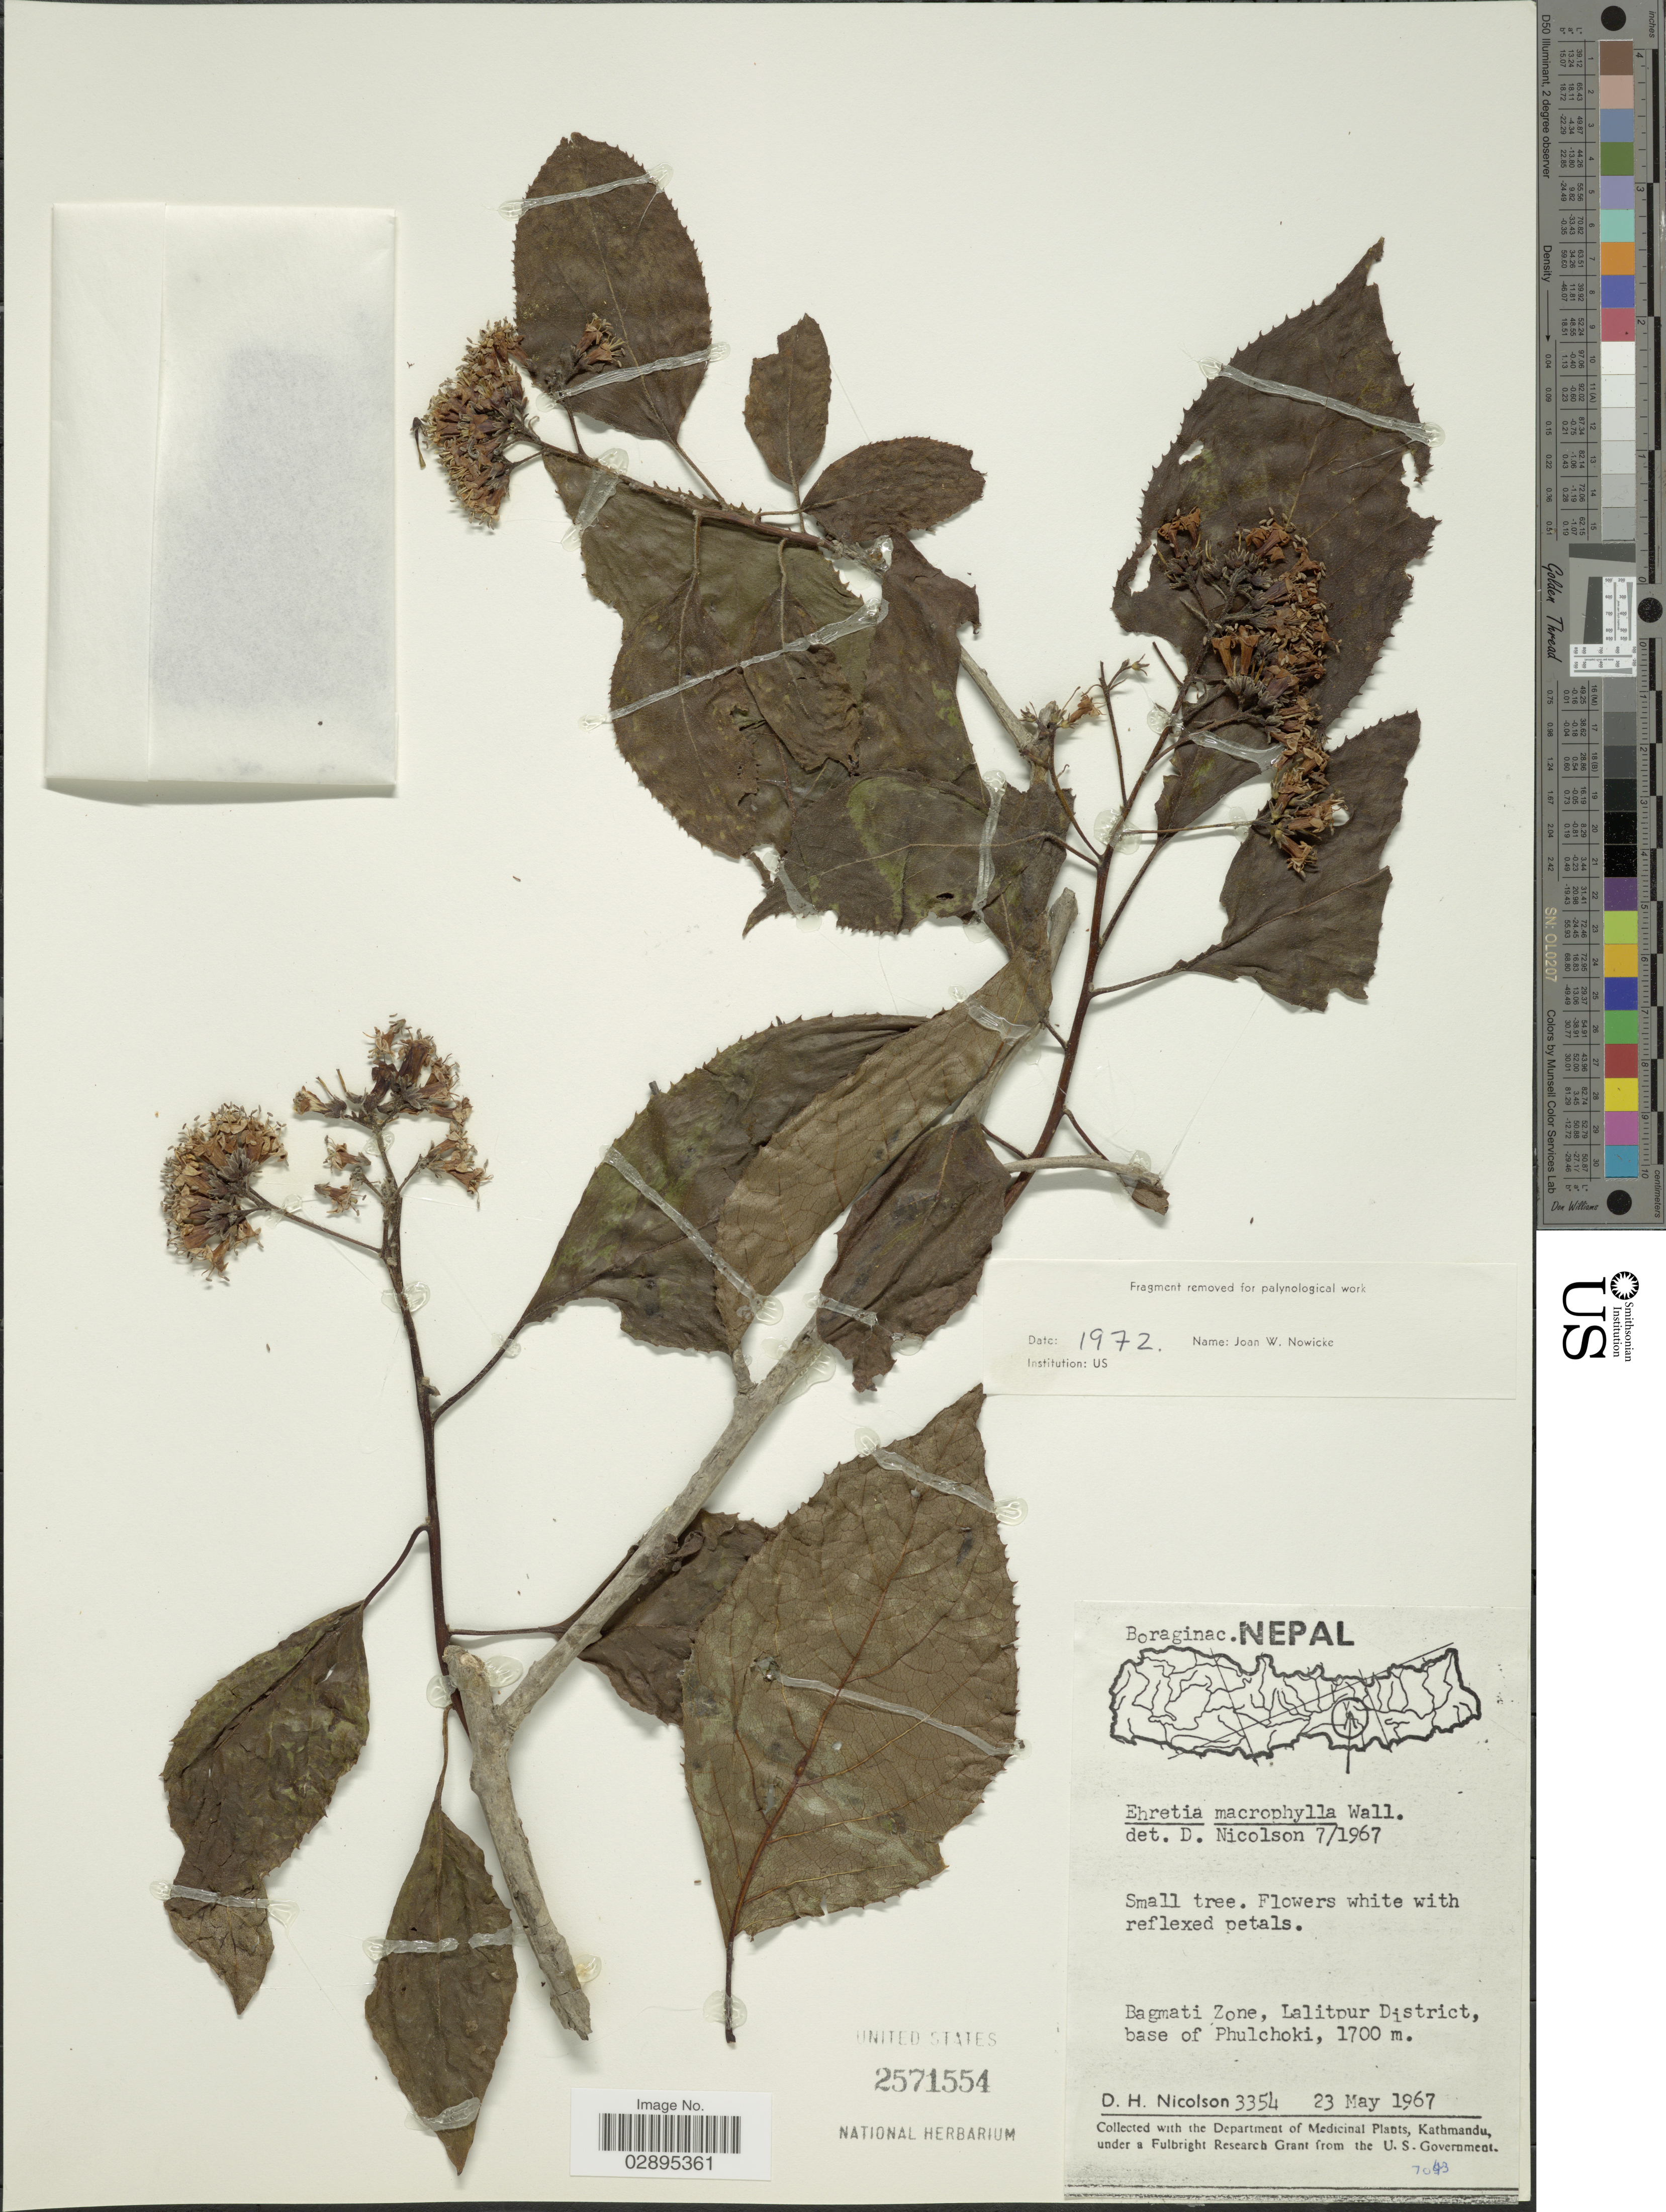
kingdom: Plantae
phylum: Tracheophyta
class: Magnoliopsida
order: Boraginales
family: Ehretiaceae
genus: Ehretia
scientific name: Ehretia macrophylla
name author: Wall.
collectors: D. H. Nicolson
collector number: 3354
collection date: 1967-05-23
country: Nepal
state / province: Bagmati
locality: Bagmati Zone, Lalitpur District, base of Phulchoki.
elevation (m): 1700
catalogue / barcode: US 2571554